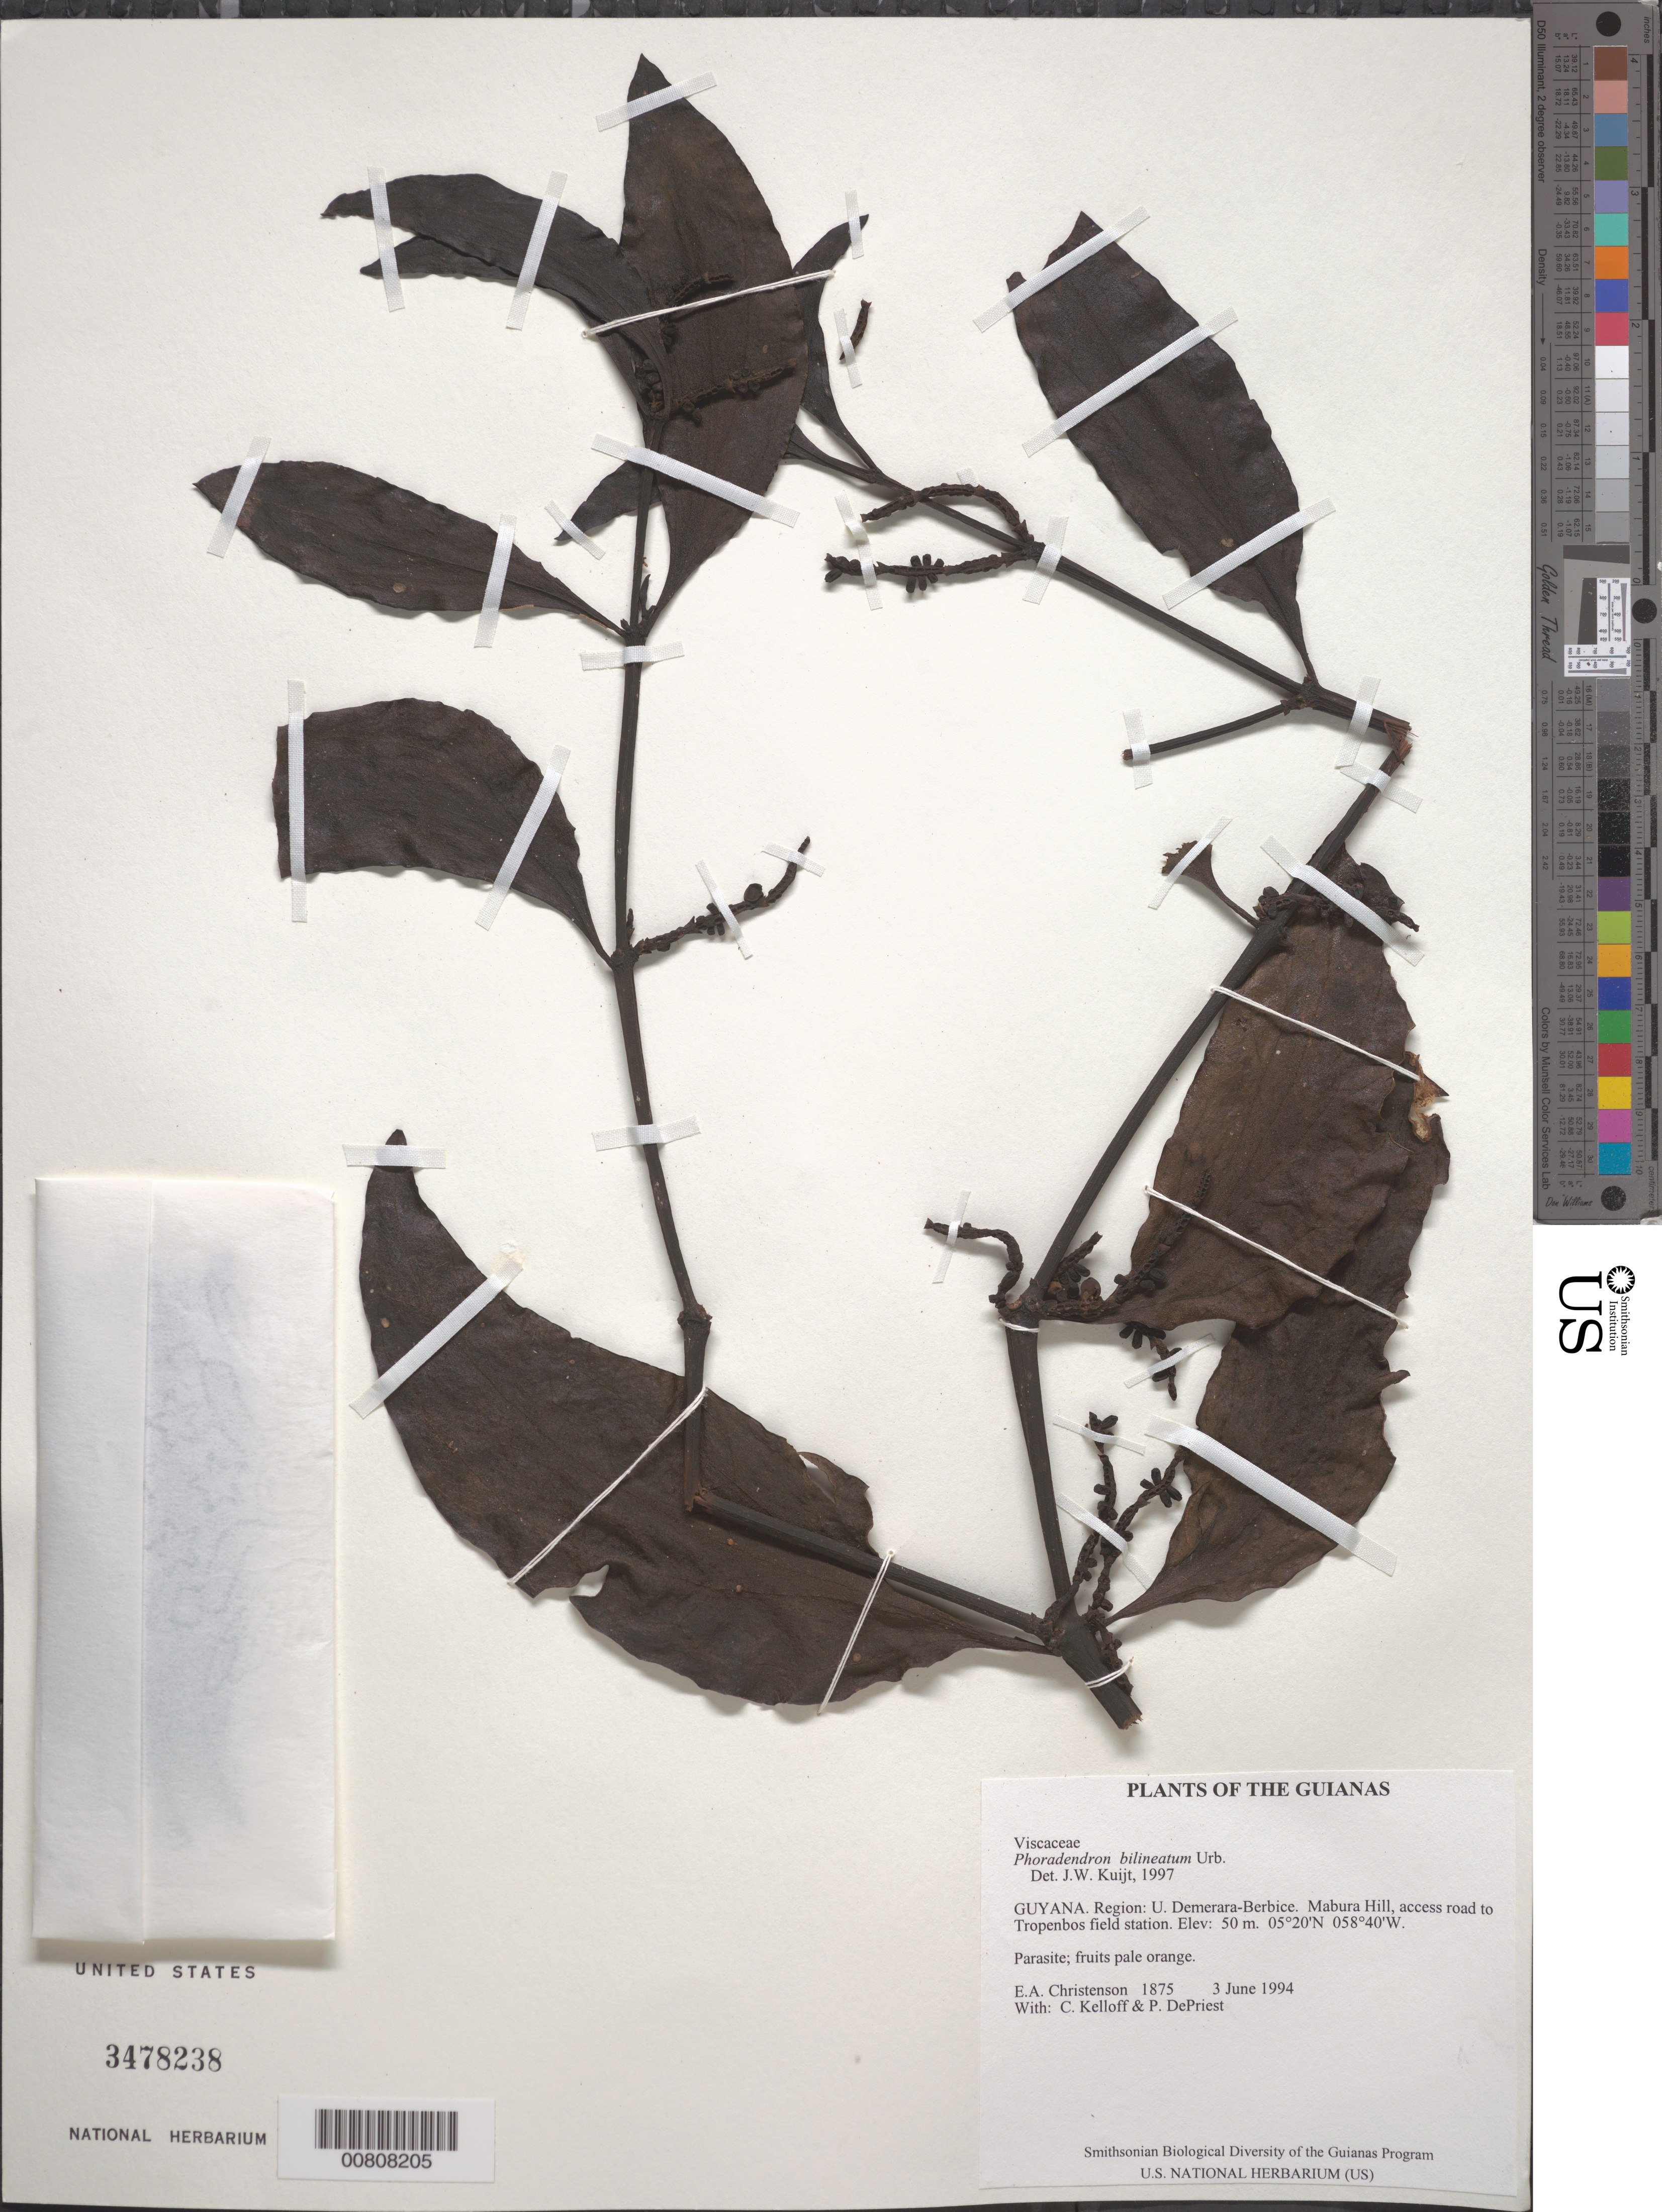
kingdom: Plantae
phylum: Tracheophyta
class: Magnoliopsida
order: Santalales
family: Viscaceae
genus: Phoradendron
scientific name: Phoradendron bilineatum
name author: Urb.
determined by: Kuijt, Job, (CANADA)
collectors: E. A. Christenson, C. L. Kelloff & P. DePriest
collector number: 1875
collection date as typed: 3 June 1994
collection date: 1994-06-03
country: Guyana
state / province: U. Demerara-Berbice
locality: Mabura Hill, access road to Tropenbos field station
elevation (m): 50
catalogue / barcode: US 3478238